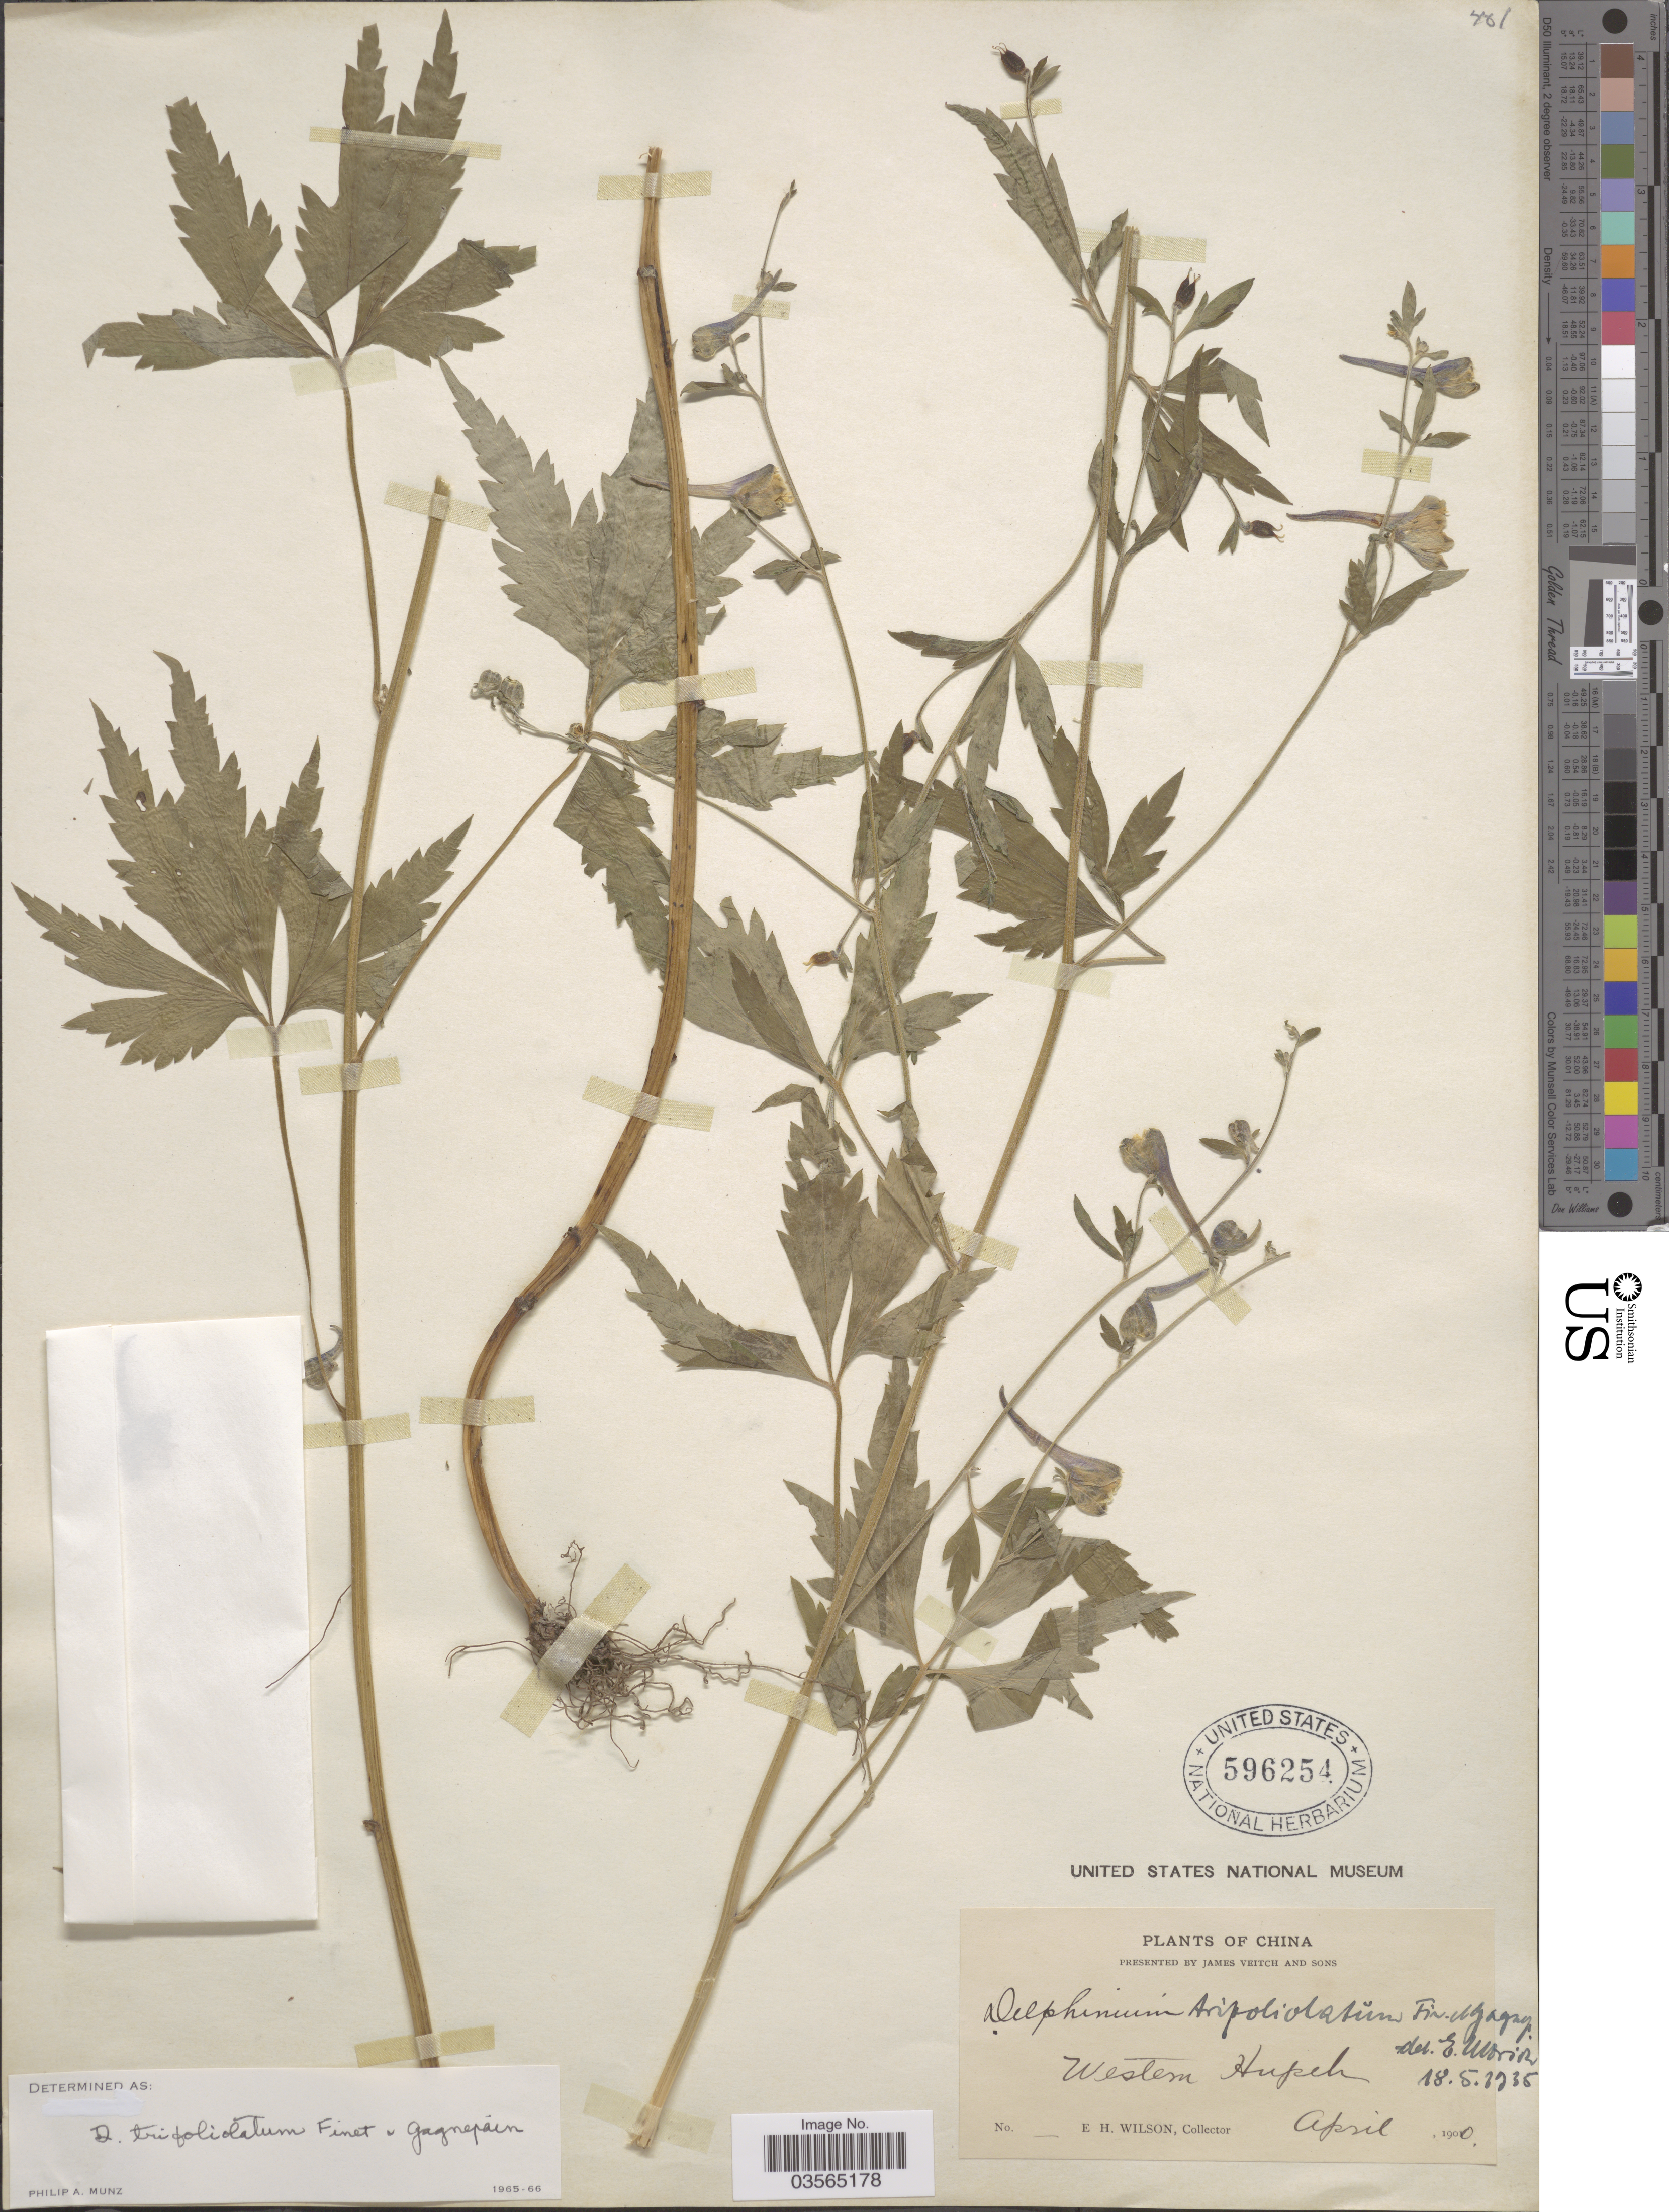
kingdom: Plantae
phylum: Tracheophyta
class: Magnoliopsida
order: Ranunculales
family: Ranunculaceae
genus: Delphinium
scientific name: Delphinium trifoliolatum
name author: Finet & Gagnep.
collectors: E. Wilson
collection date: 1900-04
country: China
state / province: Hubei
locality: Western Hupeh.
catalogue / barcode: US 596254